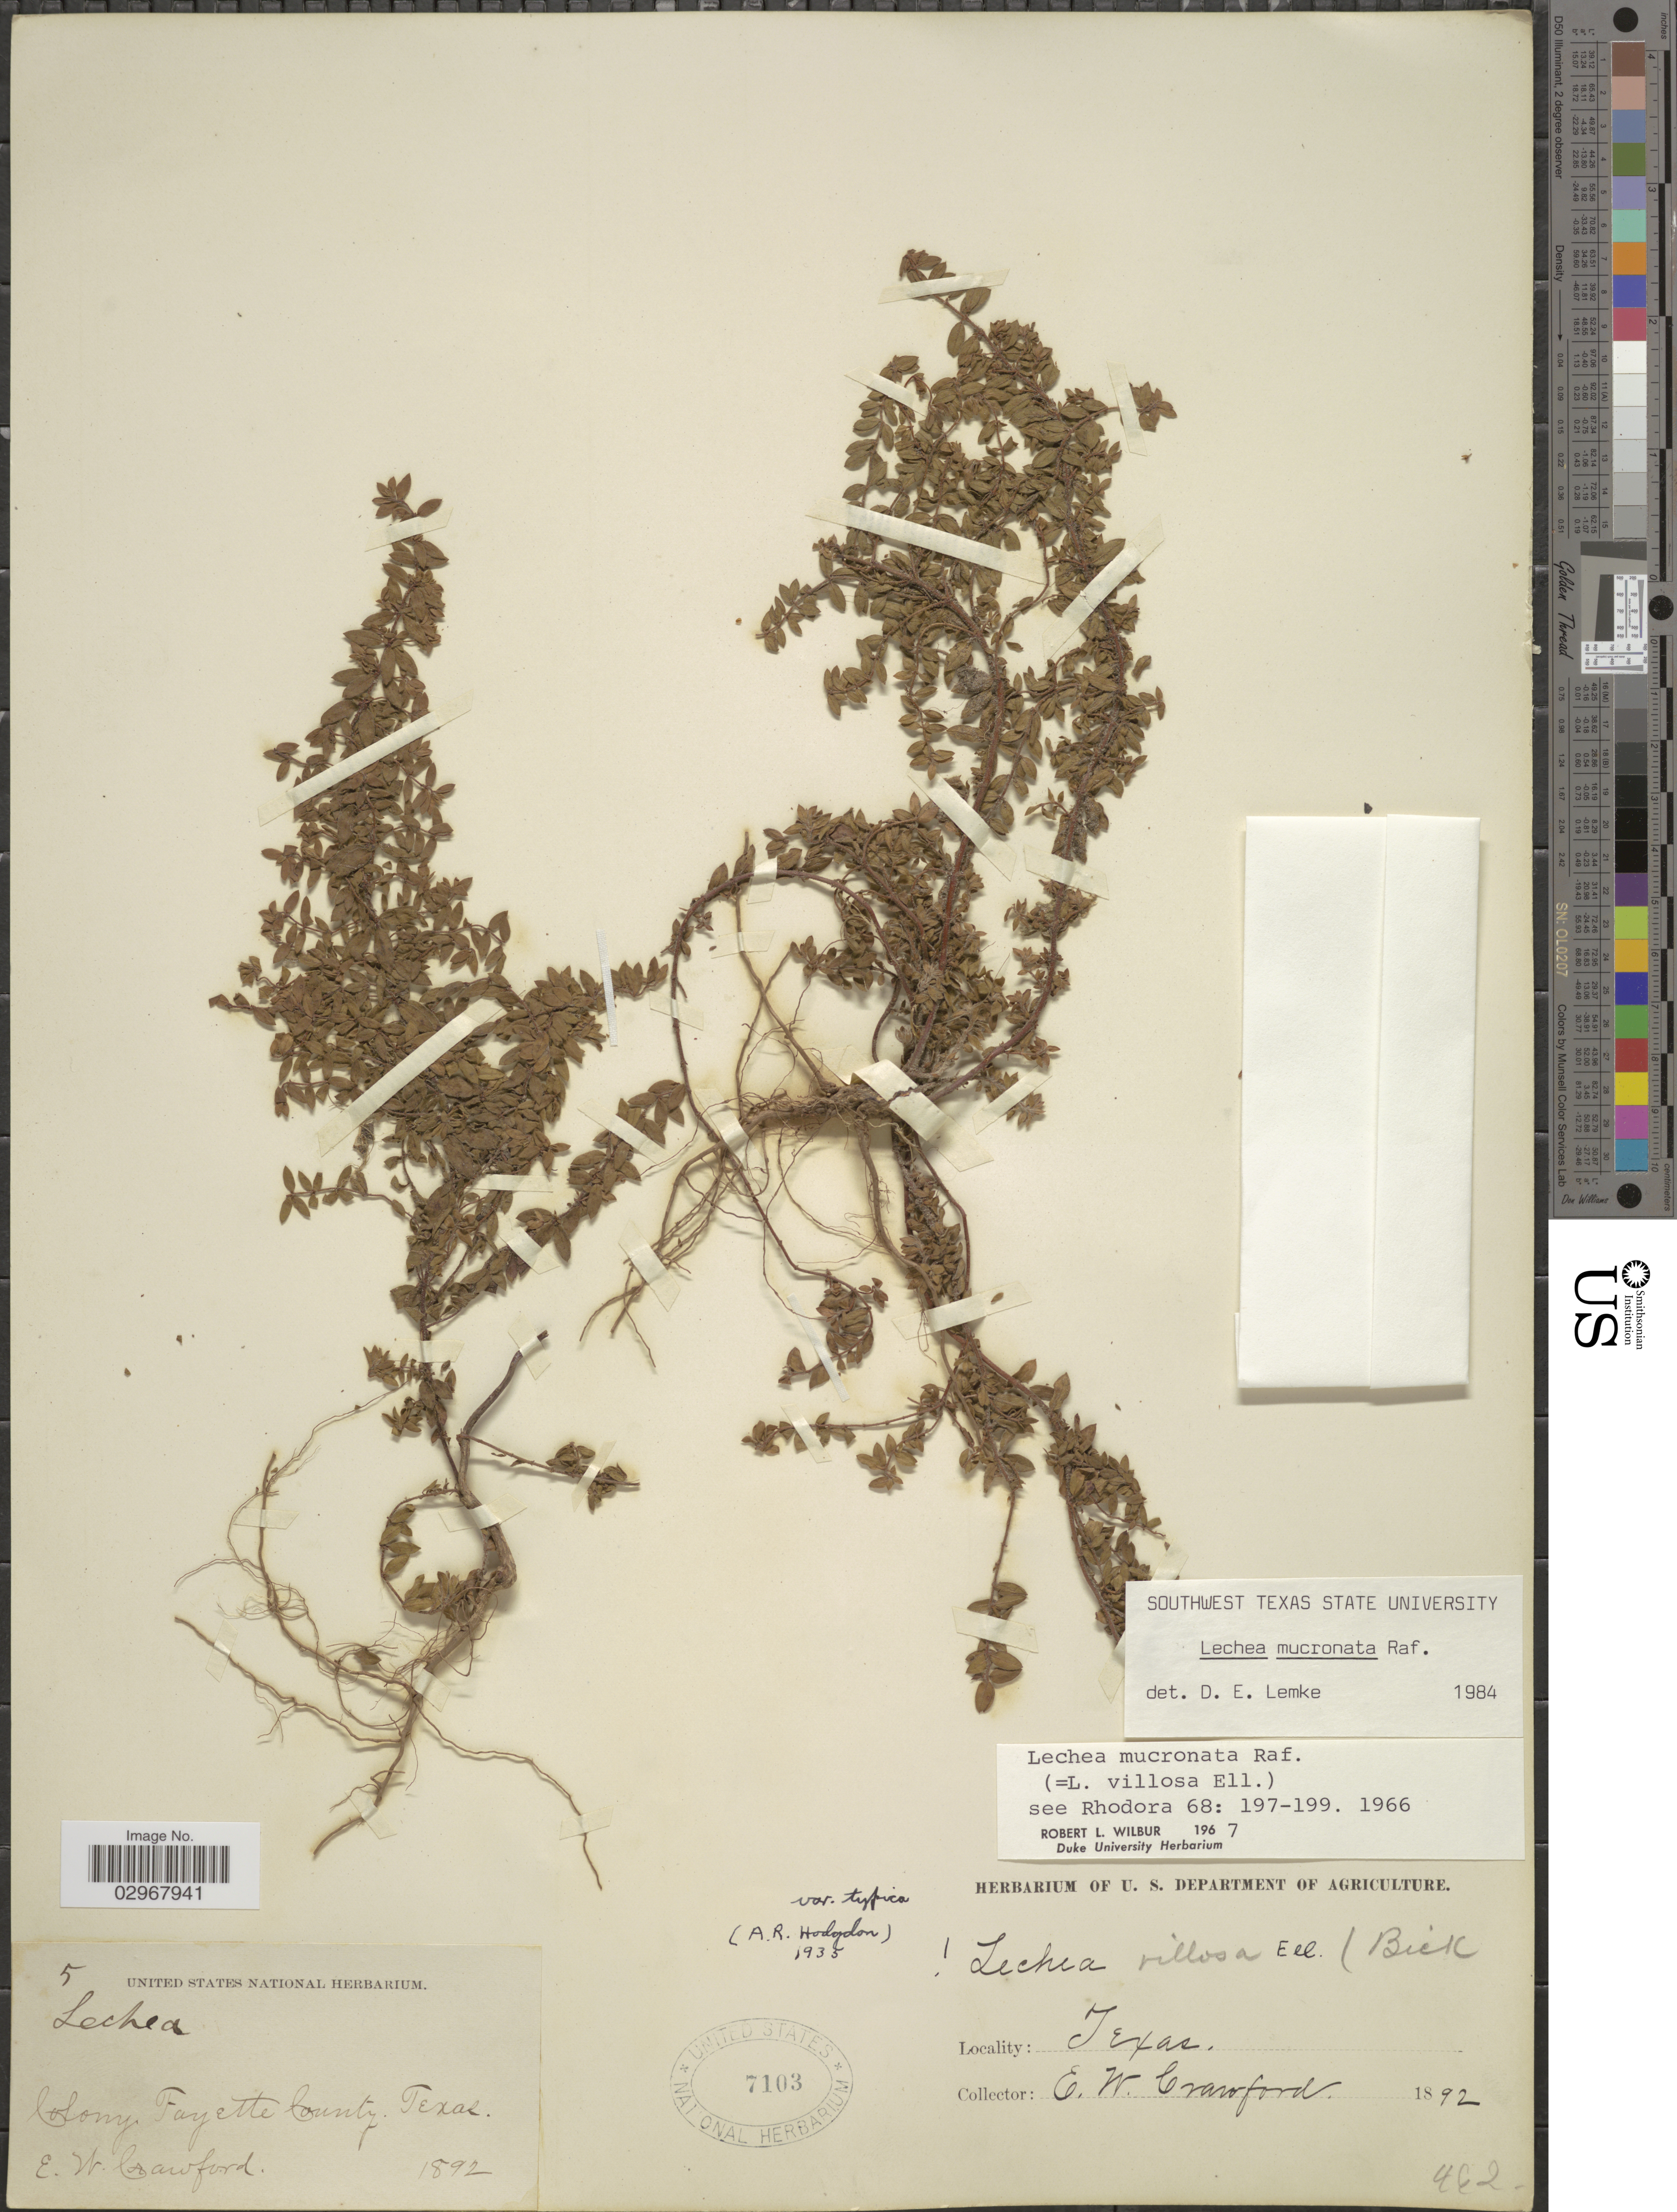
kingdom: Plantae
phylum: Tracheophyta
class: Magnoliopsida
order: Malvales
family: Cistaceae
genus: Lechea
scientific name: Lechea mucronata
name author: Raf.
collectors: E. Crawford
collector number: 5?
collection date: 1892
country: United States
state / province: Texas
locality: Colony Fayette County.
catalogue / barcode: US 7103